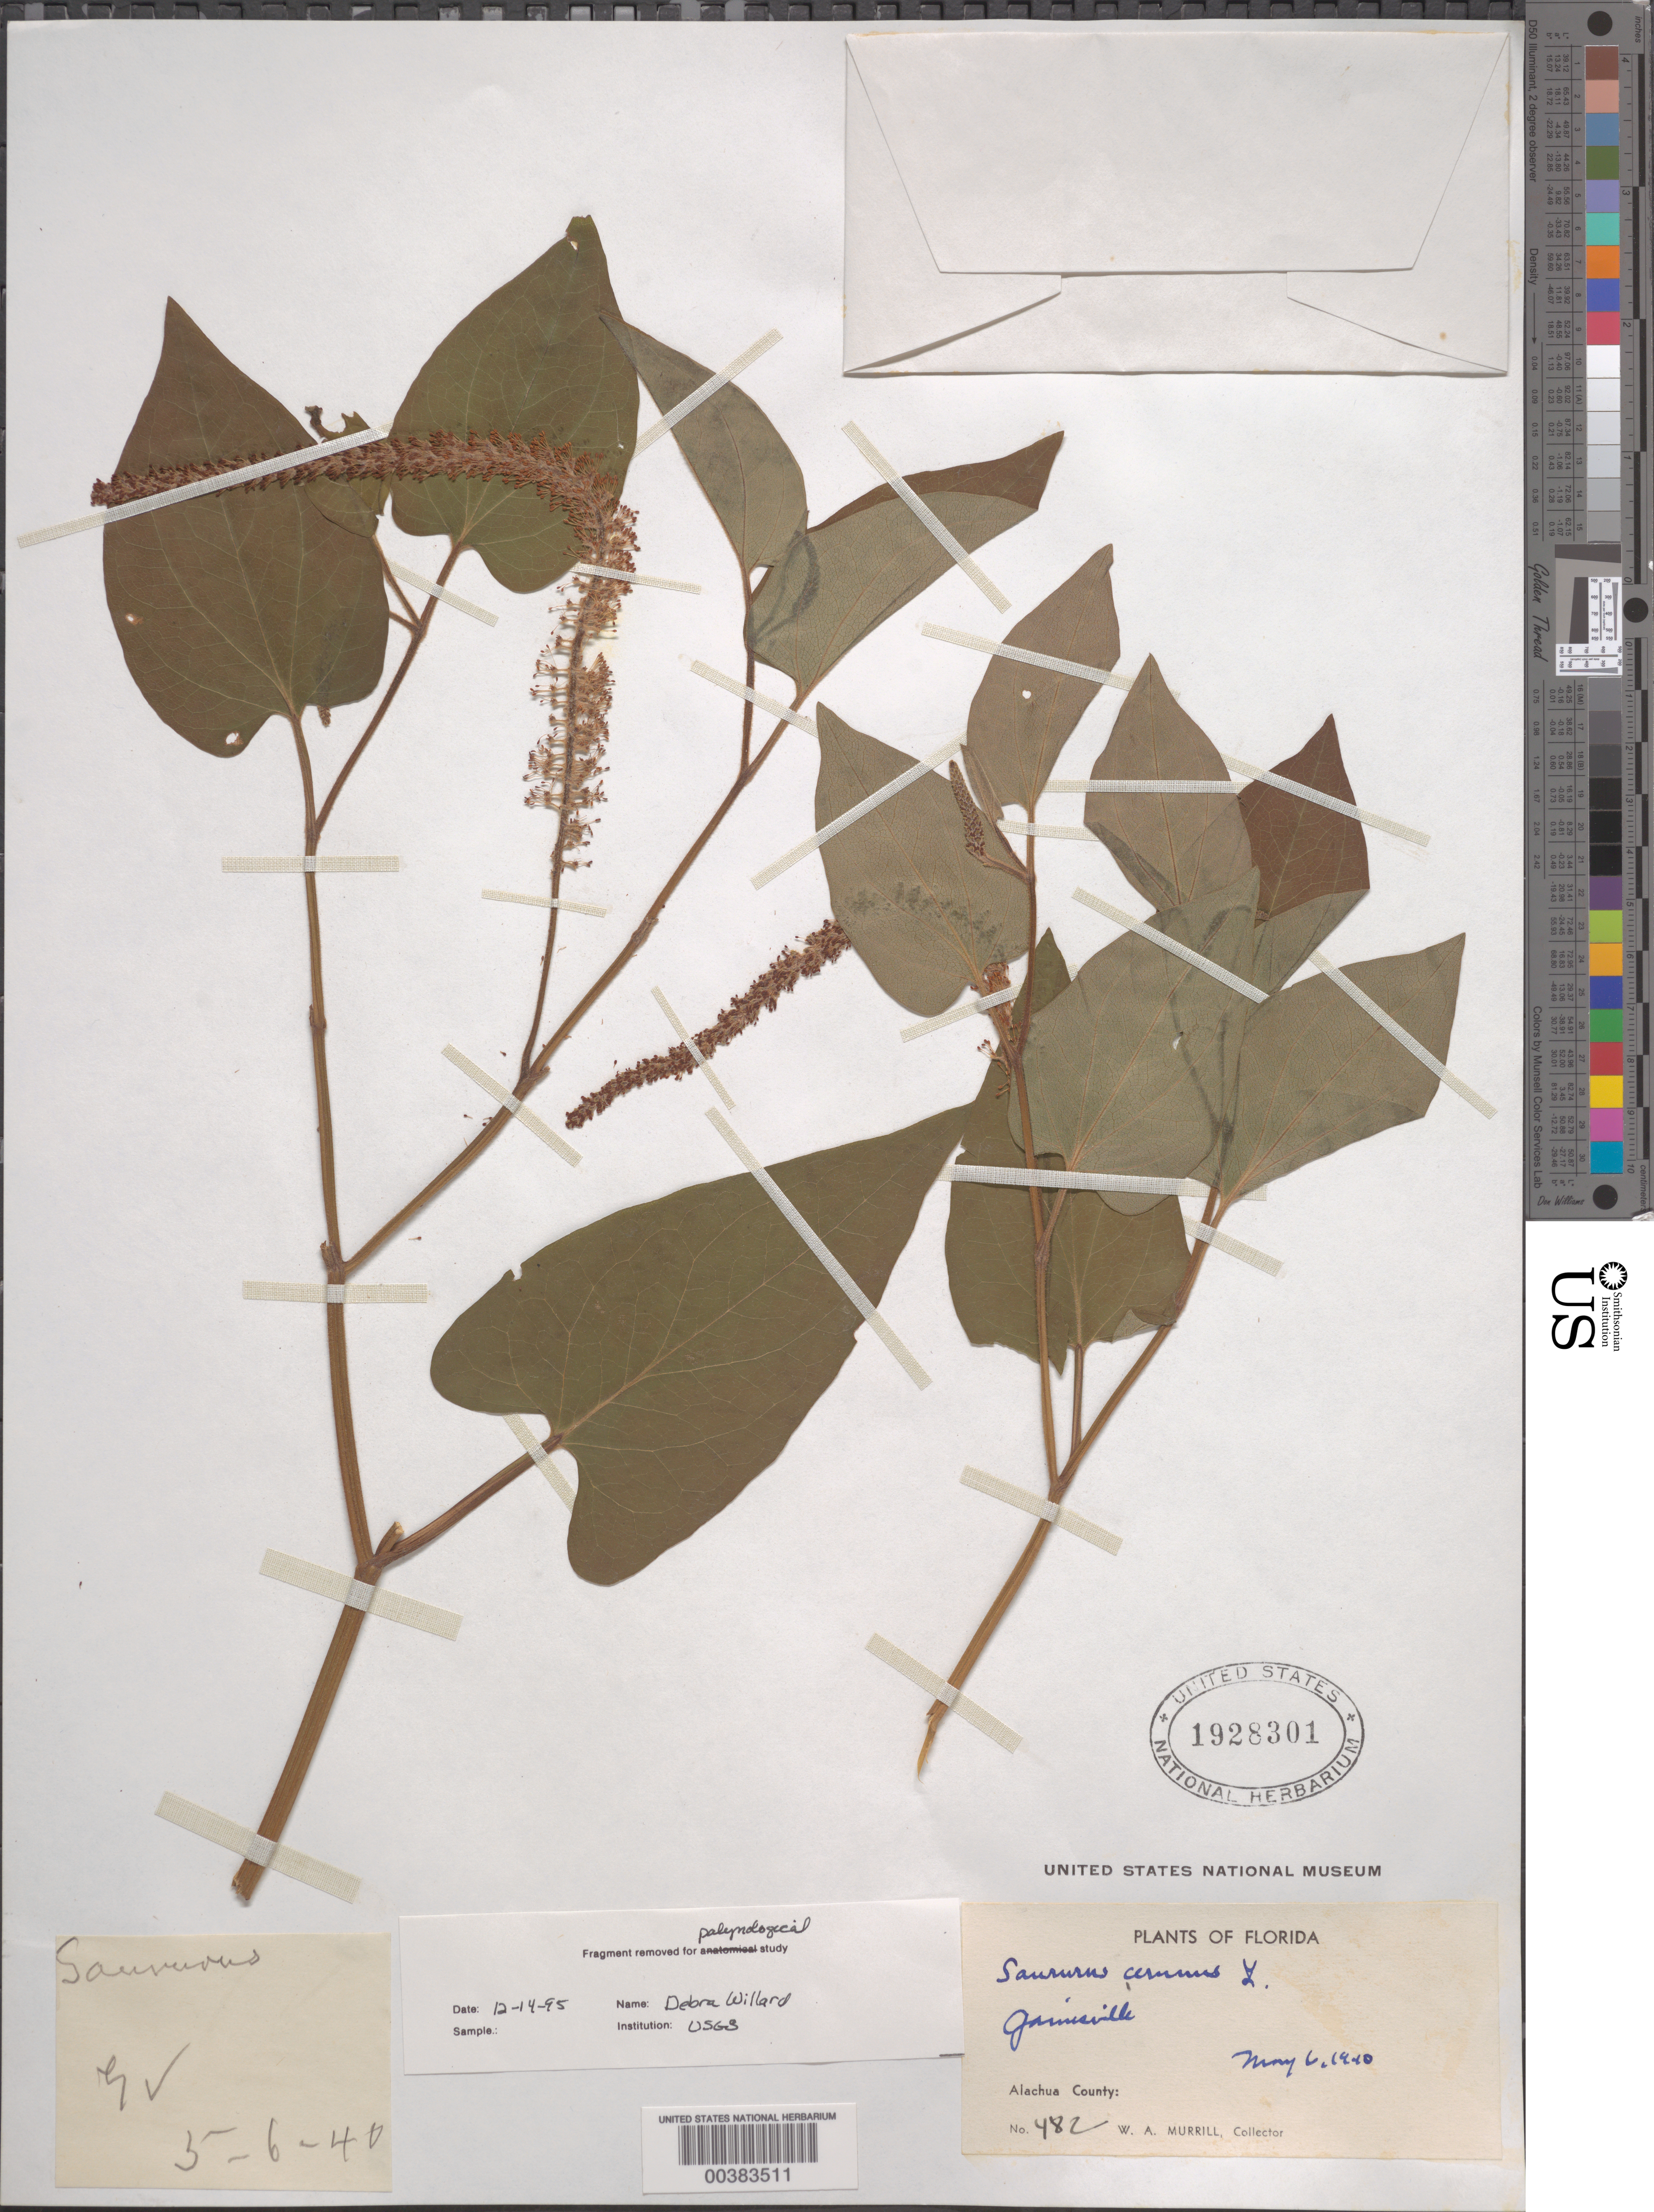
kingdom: Plantae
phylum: Tracheophyta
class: Magnoliopsida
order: Piperales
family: Saururaceae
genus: Saururus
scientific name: Saururus cernuus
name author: L.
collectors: W. A. Murrill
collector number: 482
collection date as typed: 06 May 1940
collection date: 1940-05-06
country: United States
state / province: Florida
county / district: Alachua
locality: Gainsville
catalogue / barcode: US 1928301